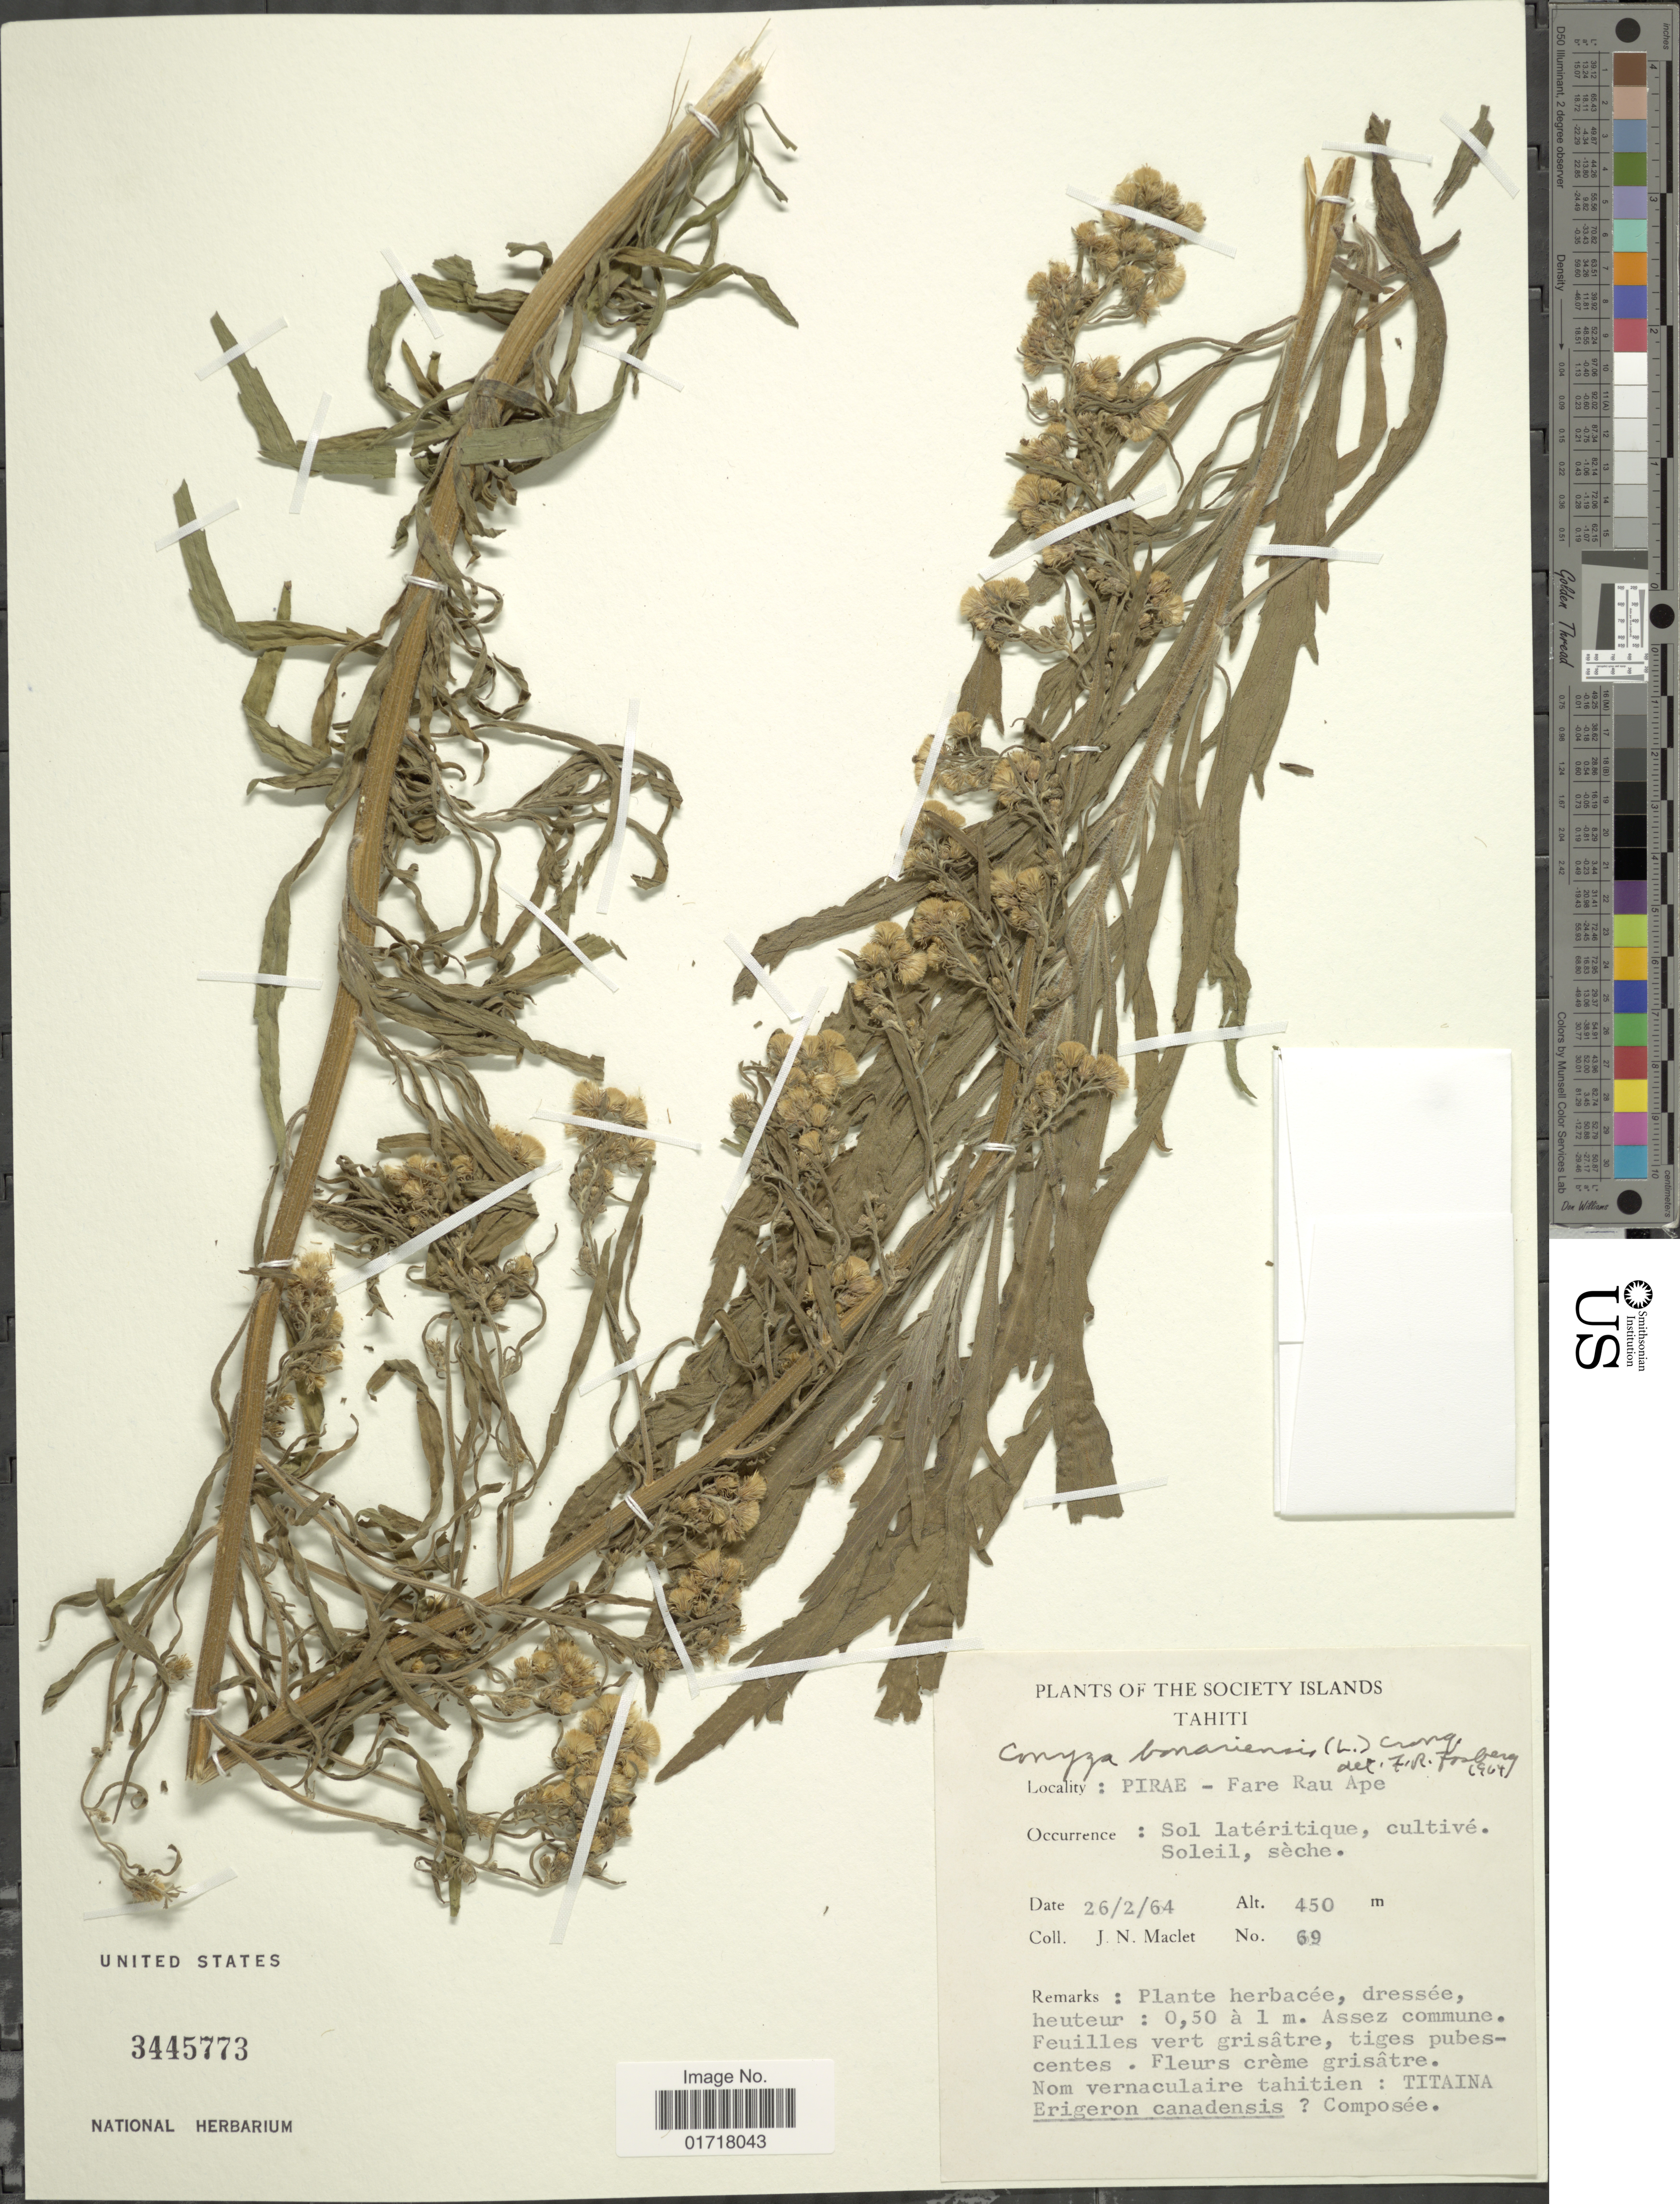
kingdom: Plantae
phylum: Tracheophyta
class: Magnoliopsida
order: Asterales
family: Asteraceae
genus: Erigeron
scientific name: Erigeron bonariensis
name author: L.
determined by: Wagner, W. L., (BOT), Smithsonian Institution - National Museum of Natural History (UNITED STATES)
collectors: J. Maclet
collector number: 69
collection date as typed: Transcribed d/m/y: 26/2/64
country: French Polynesia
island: Tahiti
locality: The Society Islands, Tahiti, Pirae - Fare Rau Ape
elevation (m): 450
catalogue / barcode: US 3445773